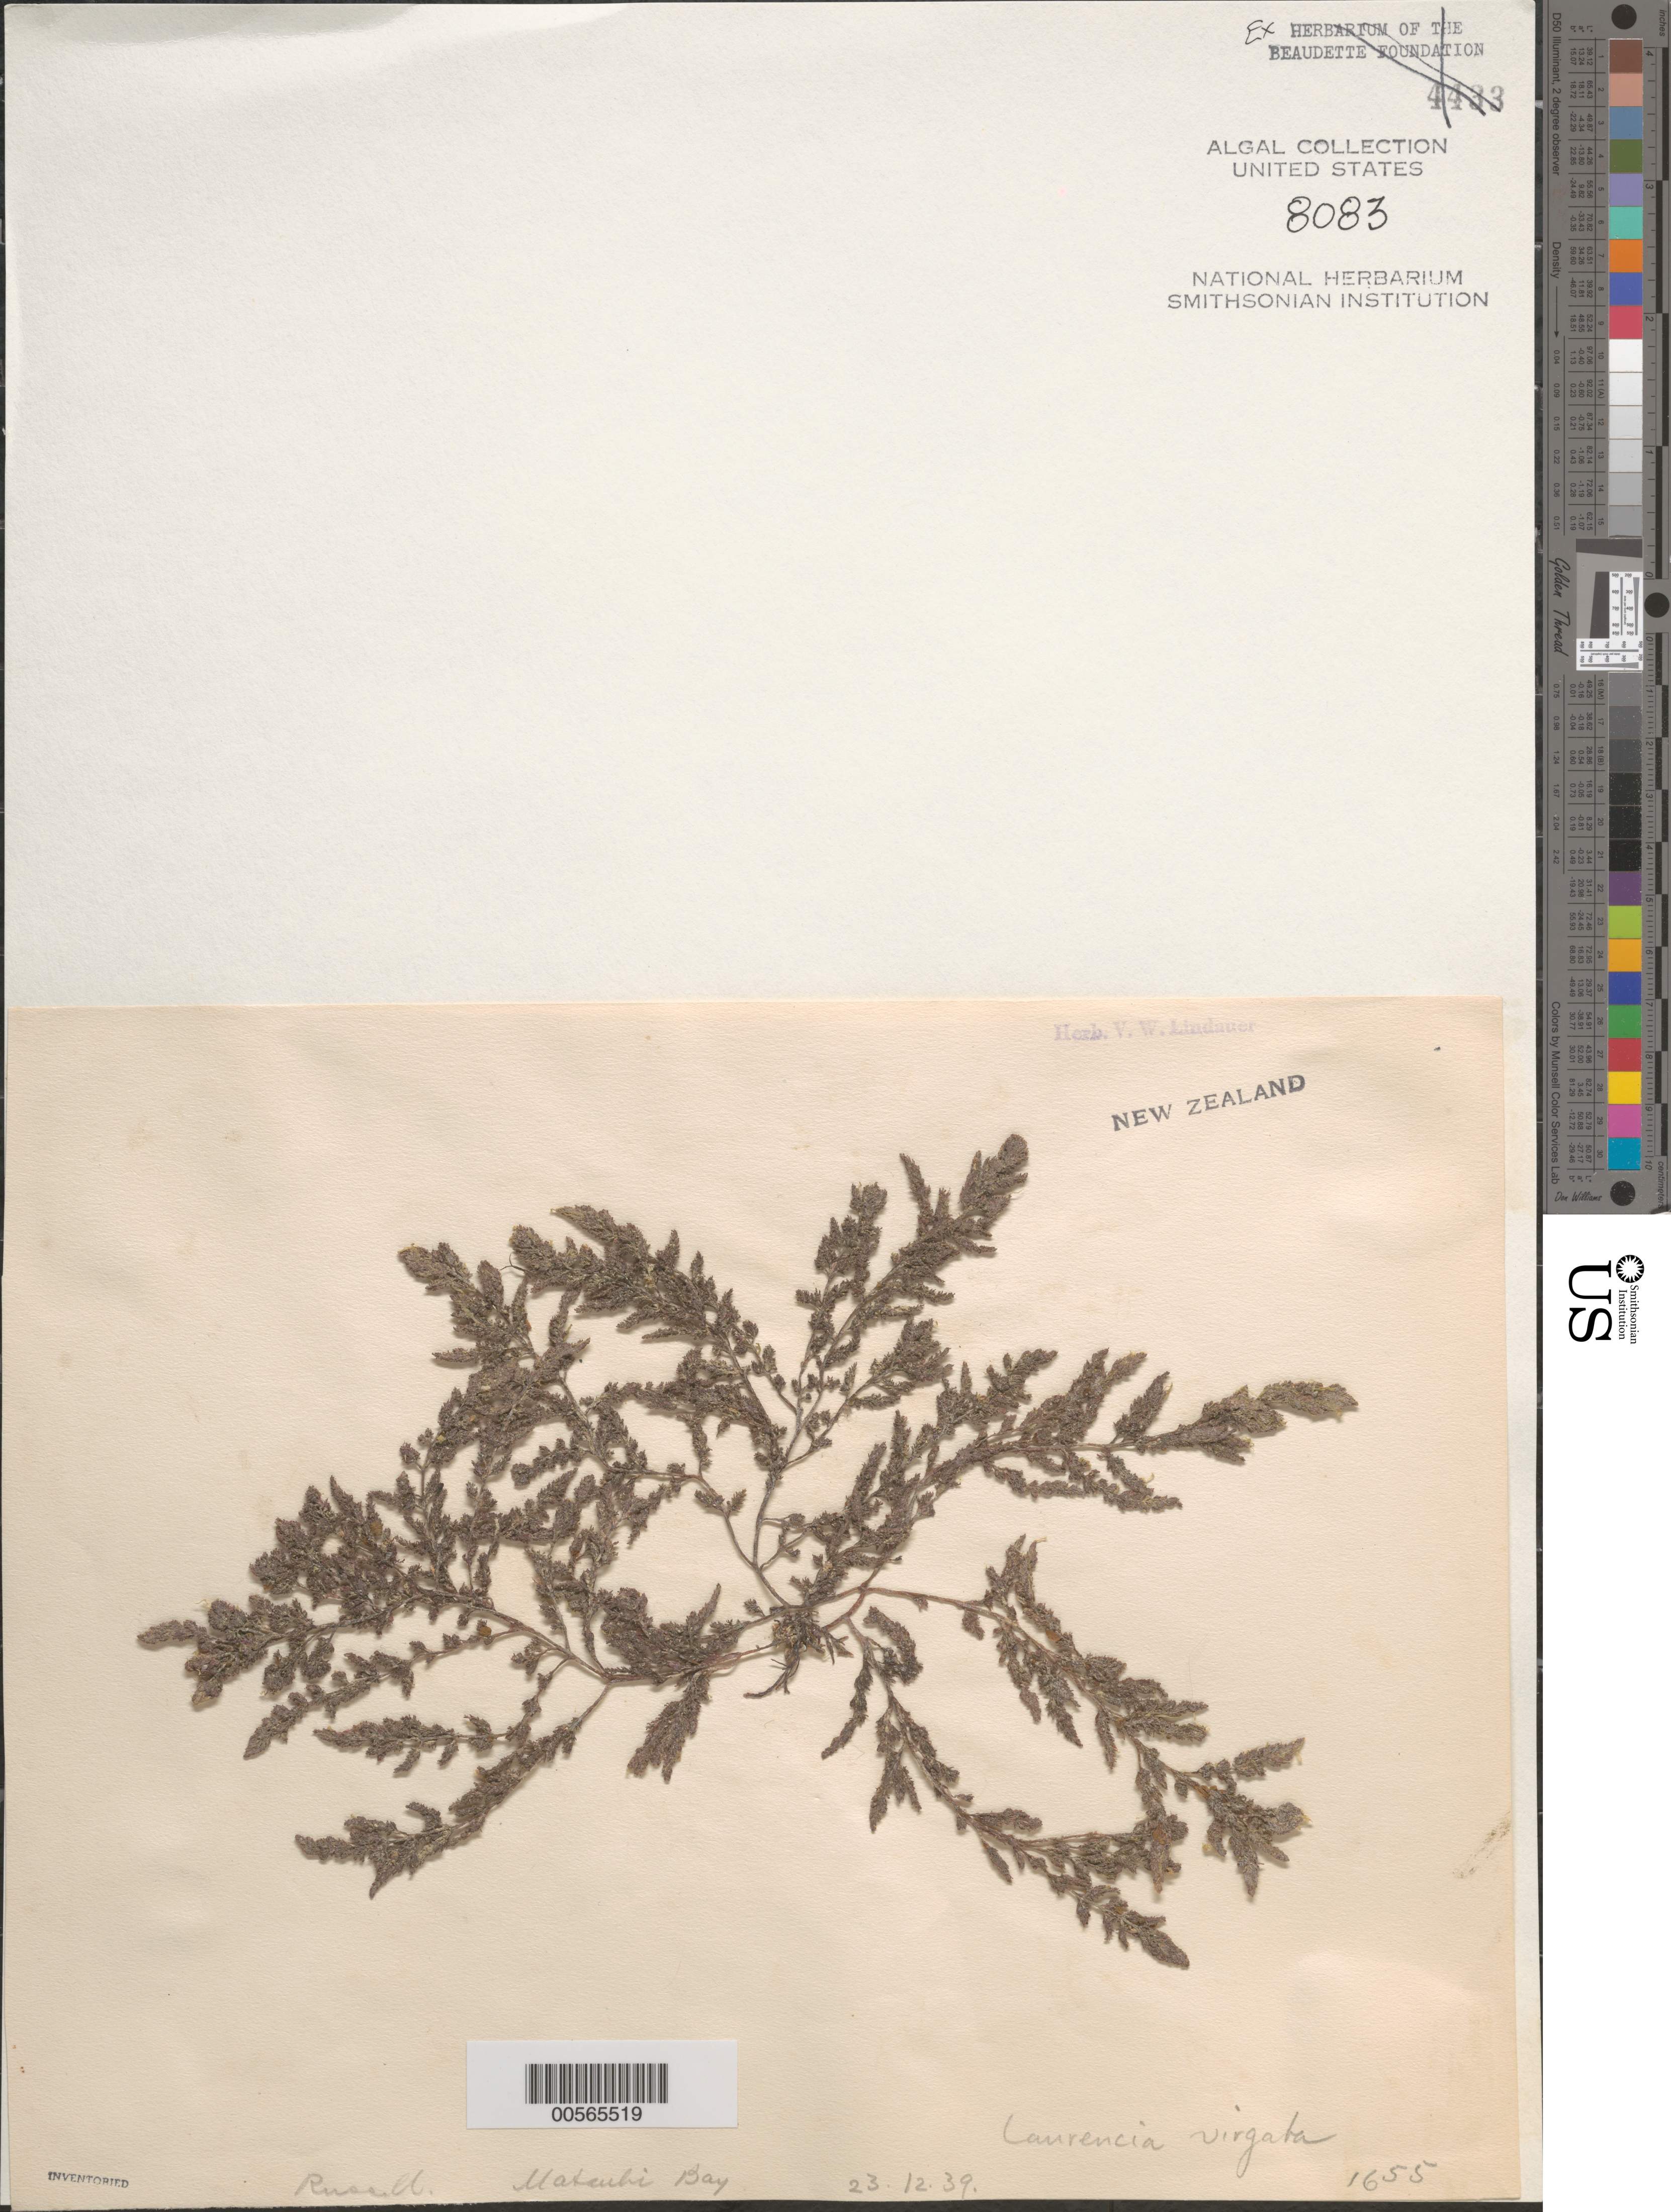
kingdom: Plantae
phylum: Rhodophyta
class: Florideophyceae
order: Ceramiales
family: Rhodomelaceae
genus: Laurencia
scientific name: Laurencia glomerata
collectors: V. Lindauer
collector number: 1655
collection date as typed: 23 Dec 1939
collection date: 1939-12-23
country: New Zealand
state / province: Northland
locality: Matauri bay, russell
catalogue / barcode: US 8083